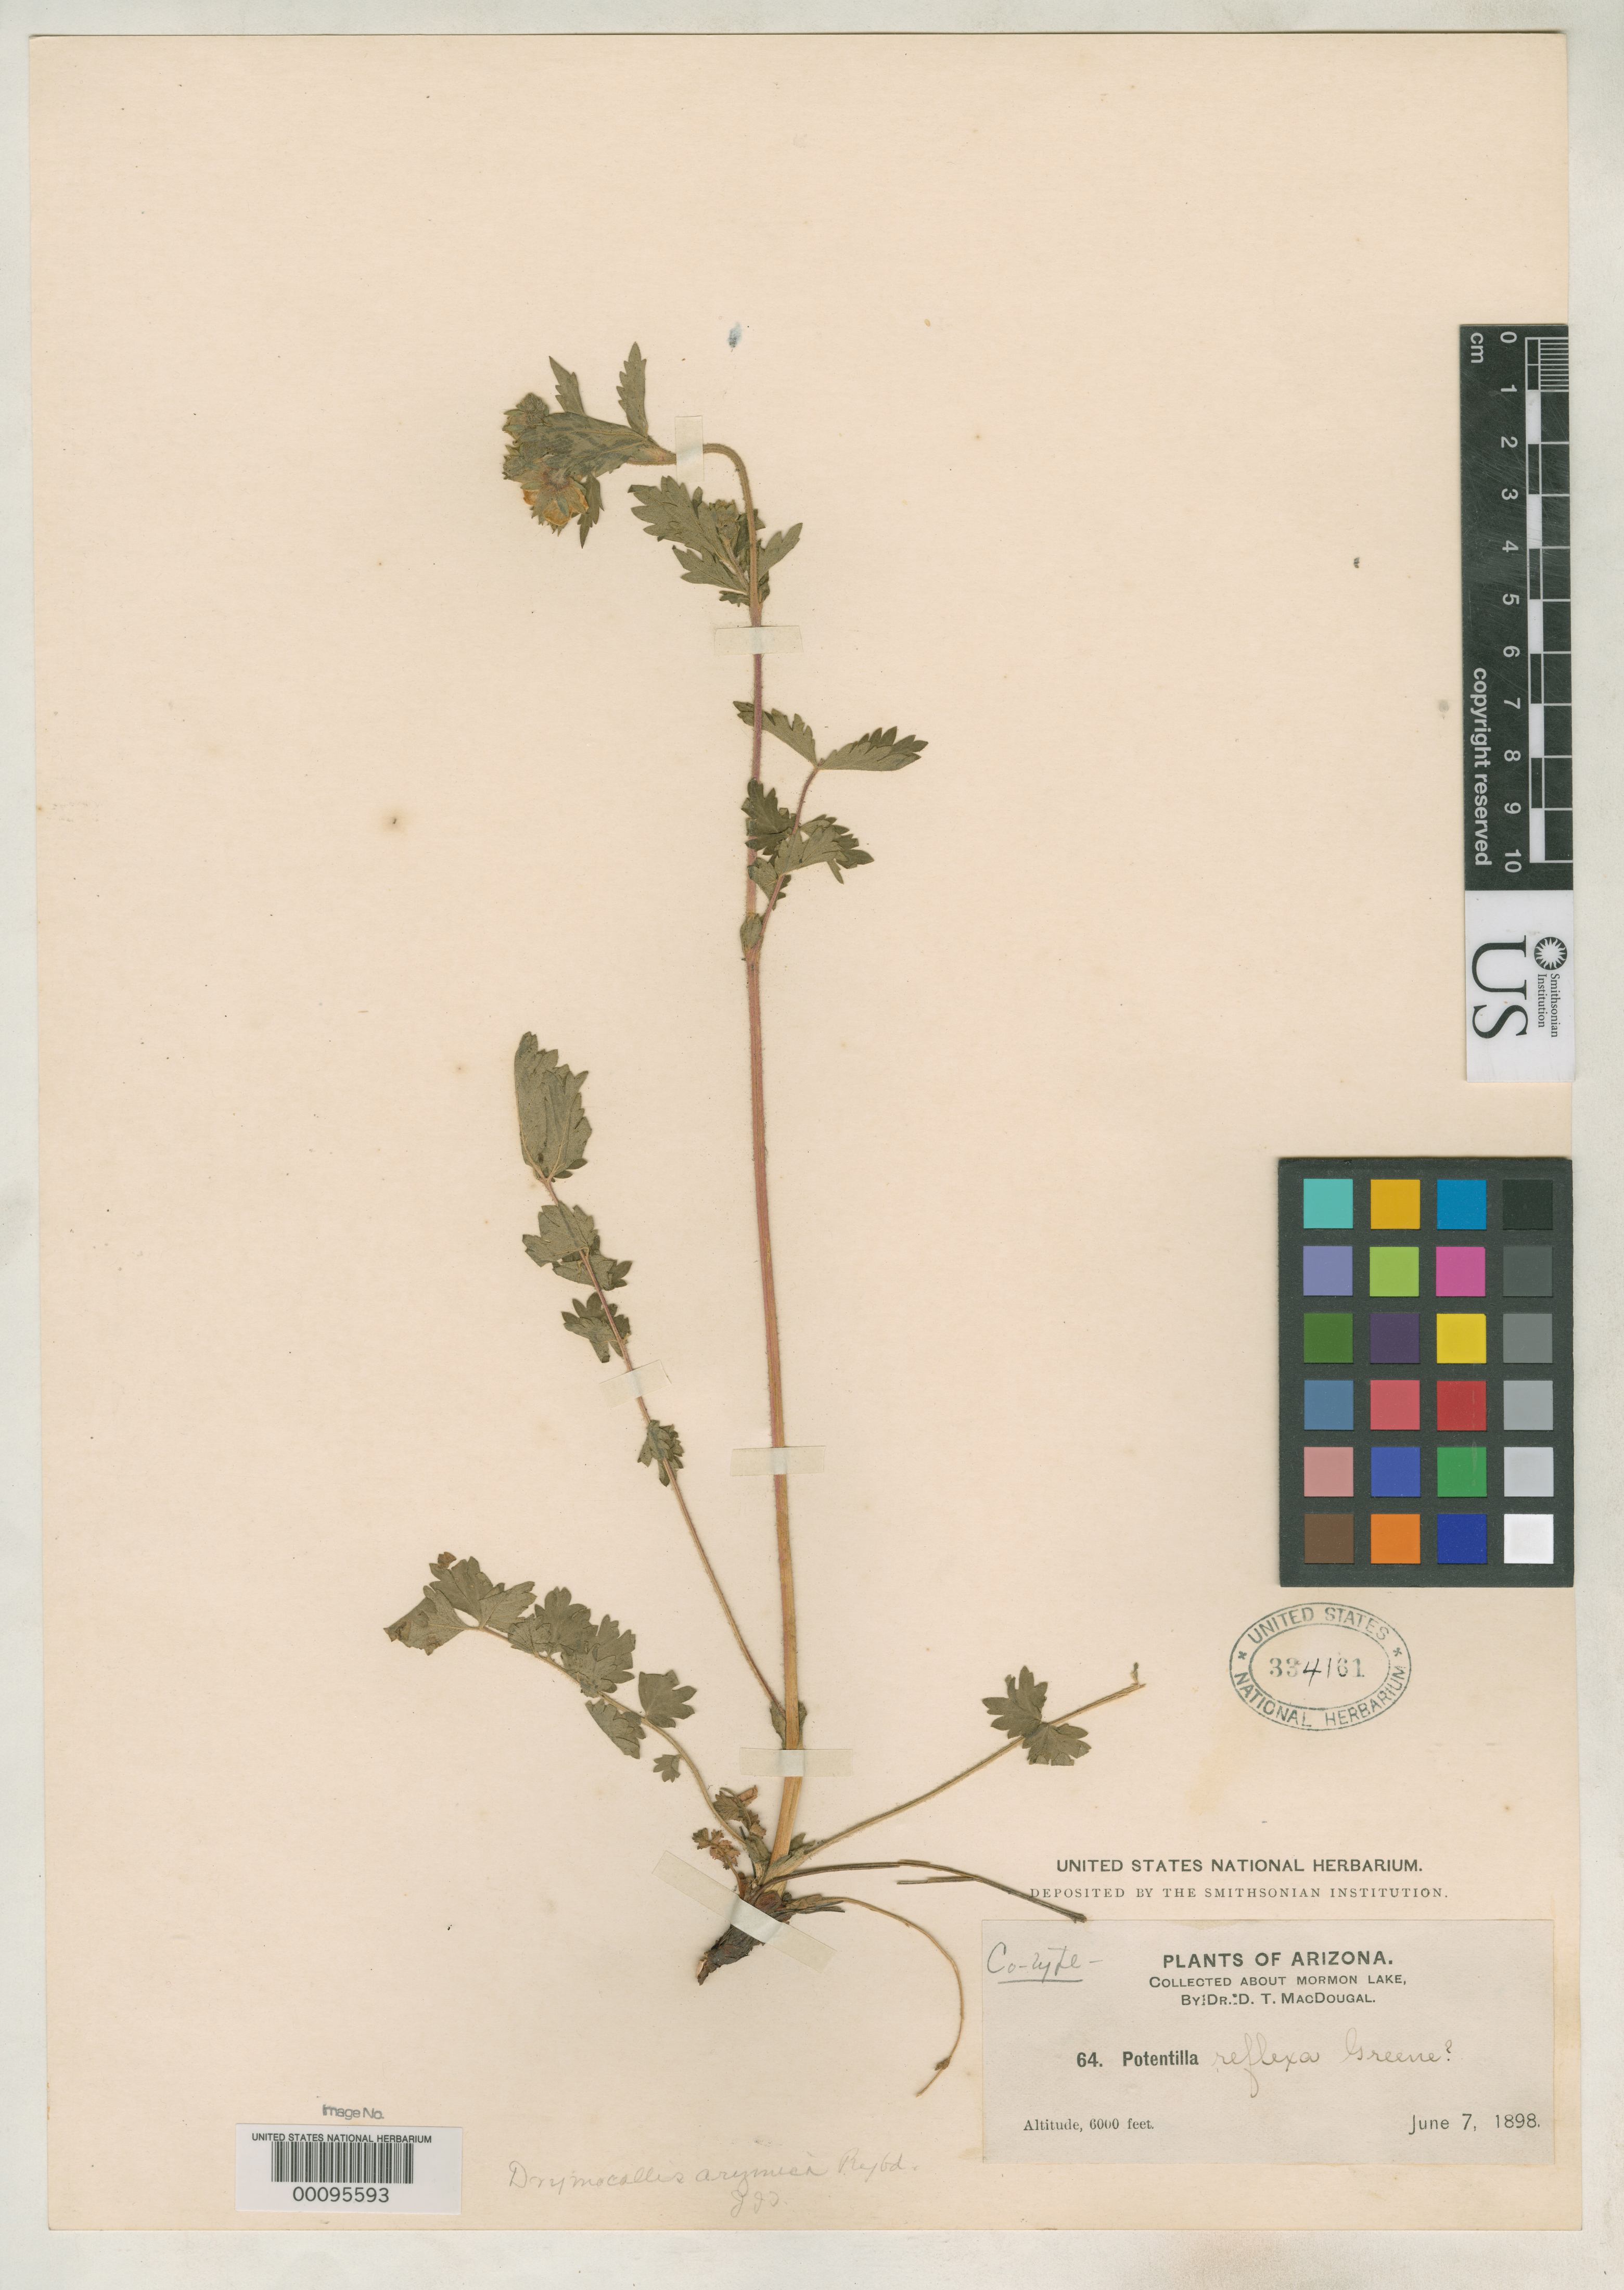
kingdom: Plantae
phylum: Tracheophyta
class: Magnoliopsida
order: Rosales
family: Rosaceae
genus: Drymocallis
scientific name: Drymocallis arizonica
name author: Rydb.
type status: Isotype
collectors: D. T. MacDougal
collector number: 64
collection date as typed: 07 Jun 1898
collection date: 1898-06-07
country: United States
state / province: Arizona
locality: About Mormon Lake.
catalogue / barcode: US 334161